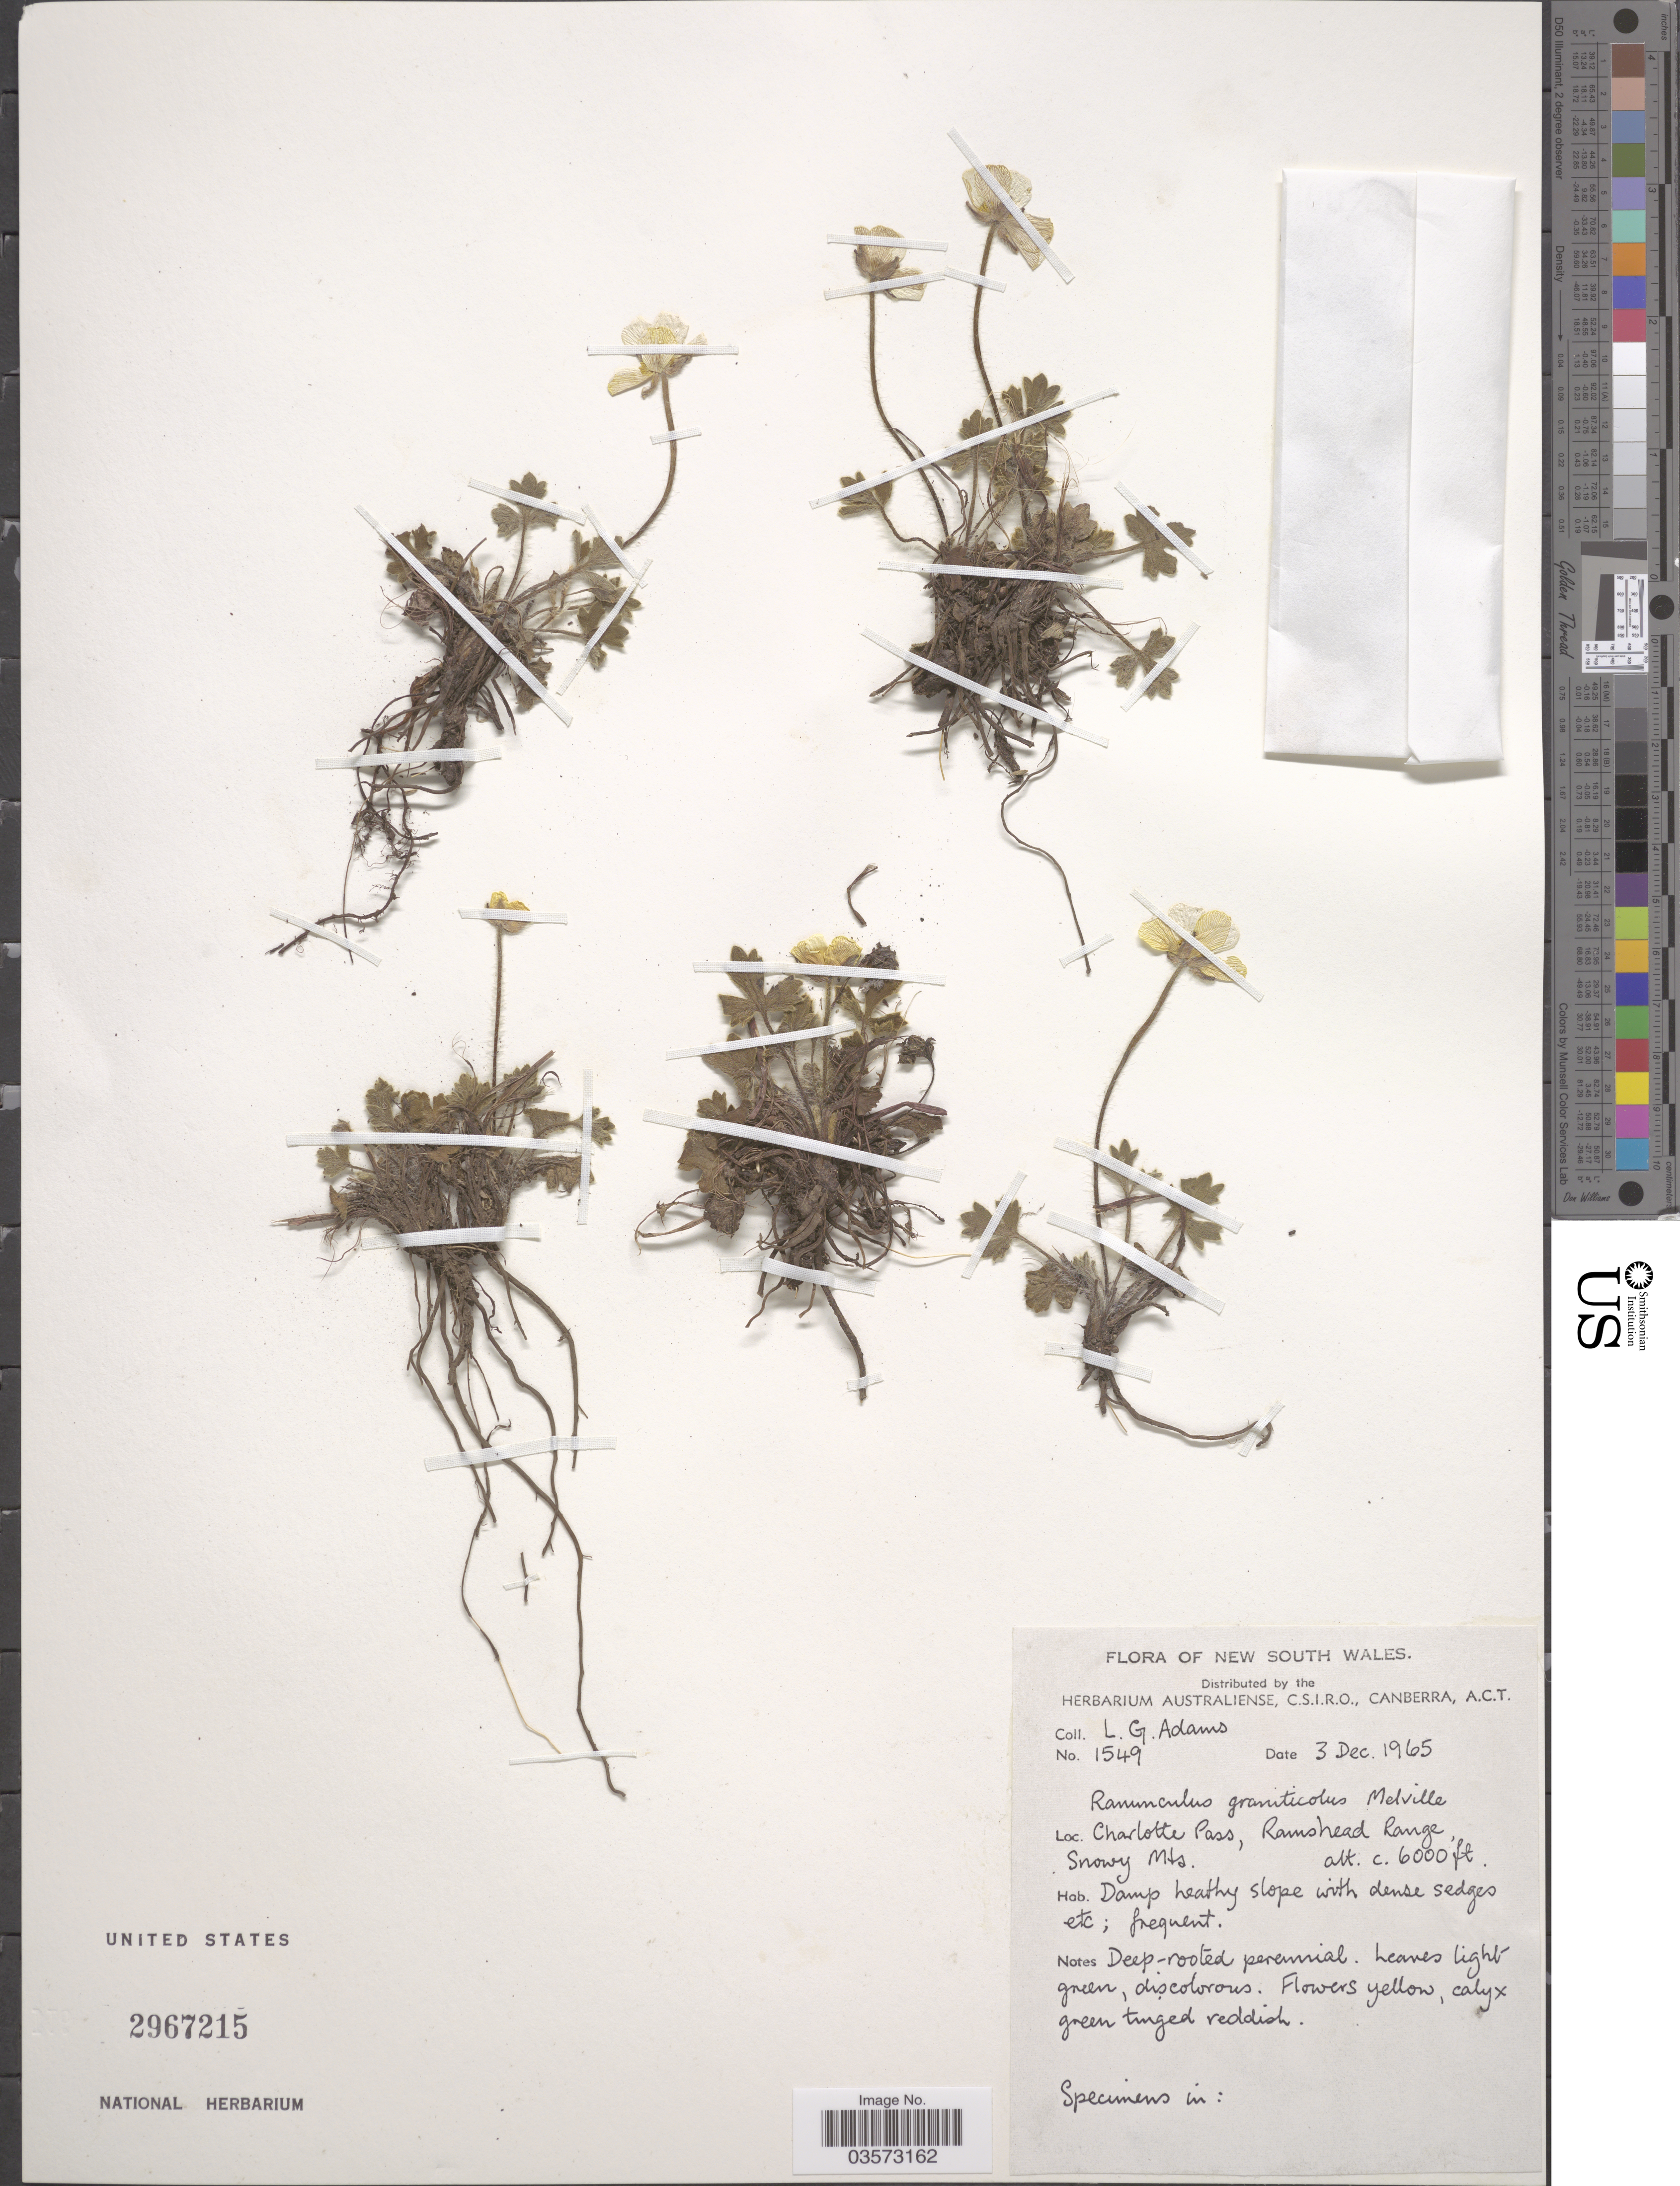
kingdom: Plantae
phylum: Tracheophyta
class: Magnoliopsida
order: Ranunculales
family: Ranunculaceae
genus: Ranunculus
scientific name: Ranunculus graniticola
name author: Melville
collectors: L. G. Adams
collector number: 1549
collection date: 1965-12-03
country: Australia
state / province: New South Wales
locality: Charlotte Pass, Ramshead Range Snowy Mts.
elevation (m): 1829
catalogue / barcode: US 2967215